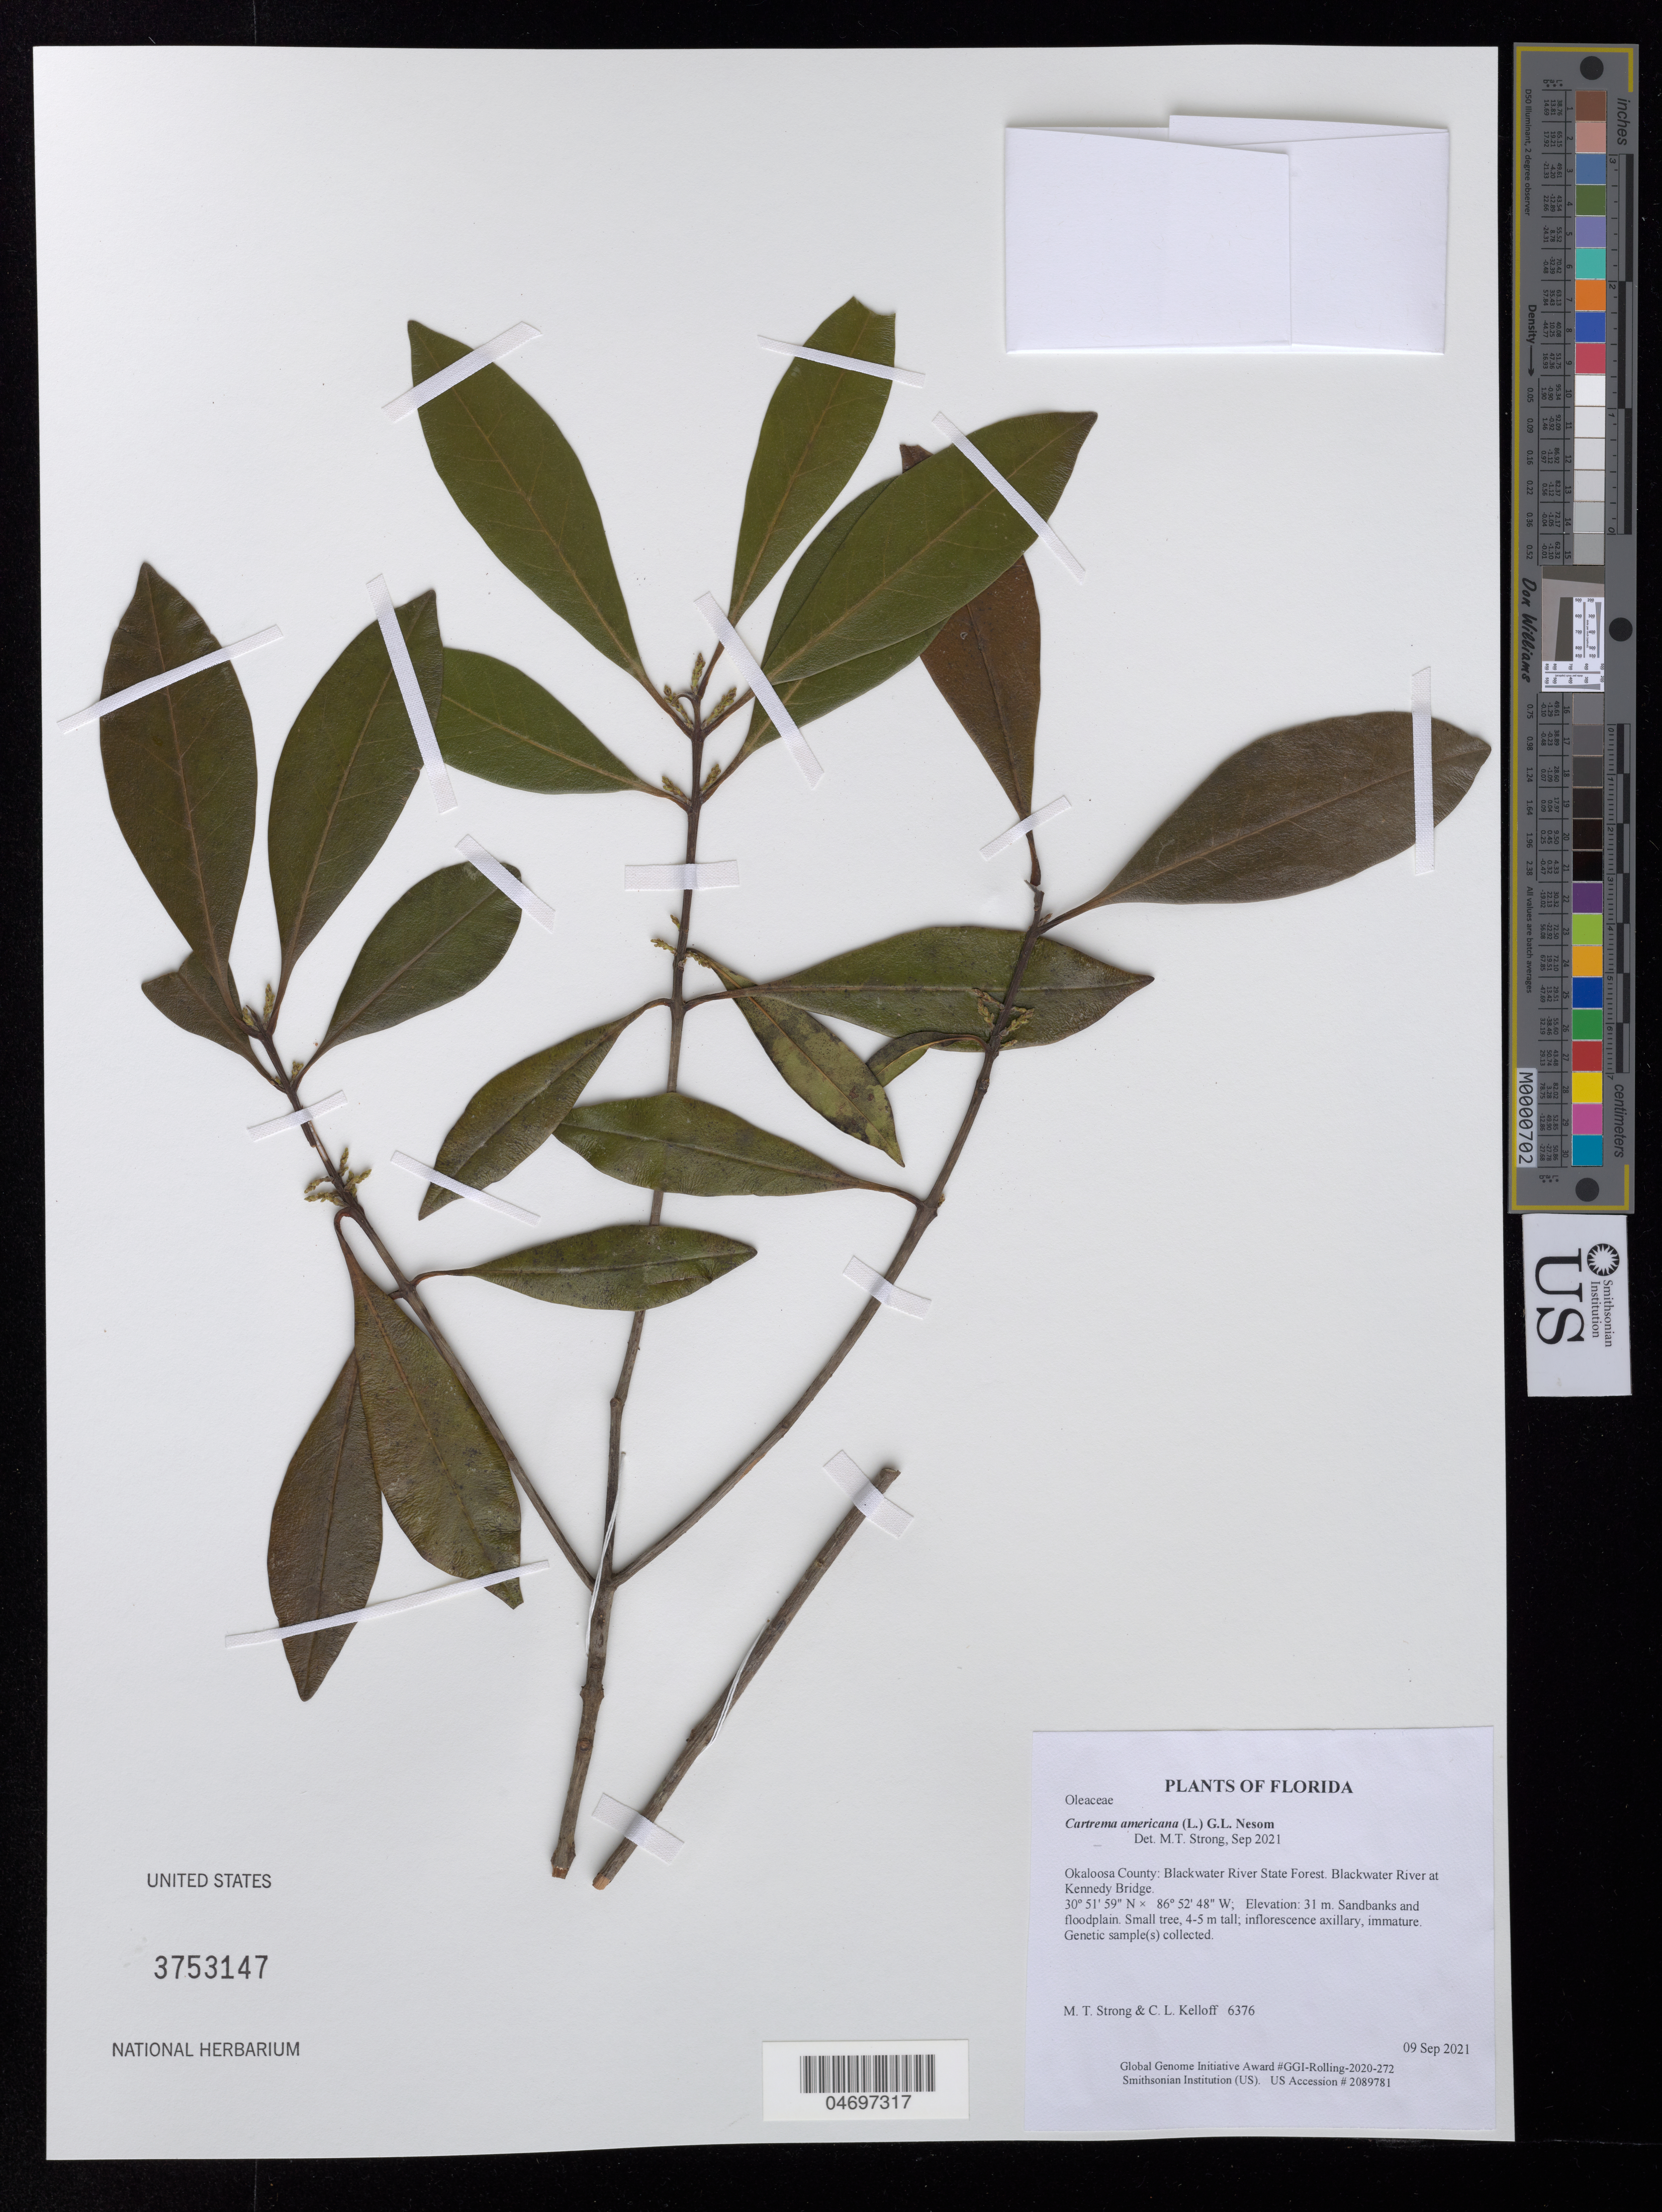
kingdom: Plantae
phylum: Tracheophyta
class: Magnoliopsida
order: Lamiales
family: Oleaceae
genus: Cartrema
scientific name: Cartrema americana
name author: (L.) G.L. Nesom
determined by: Strong, Mark T.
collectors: M. T. Strong & C. L. Kelloff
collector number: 6376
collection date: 2021-09-09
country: United States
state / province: Florida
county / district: Okaloosa County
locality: Blackwater River State Forest. Blackwater River at Kennedy Bridge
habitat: Sandbanks and floodplain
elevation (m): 31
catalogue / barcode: US 3753147